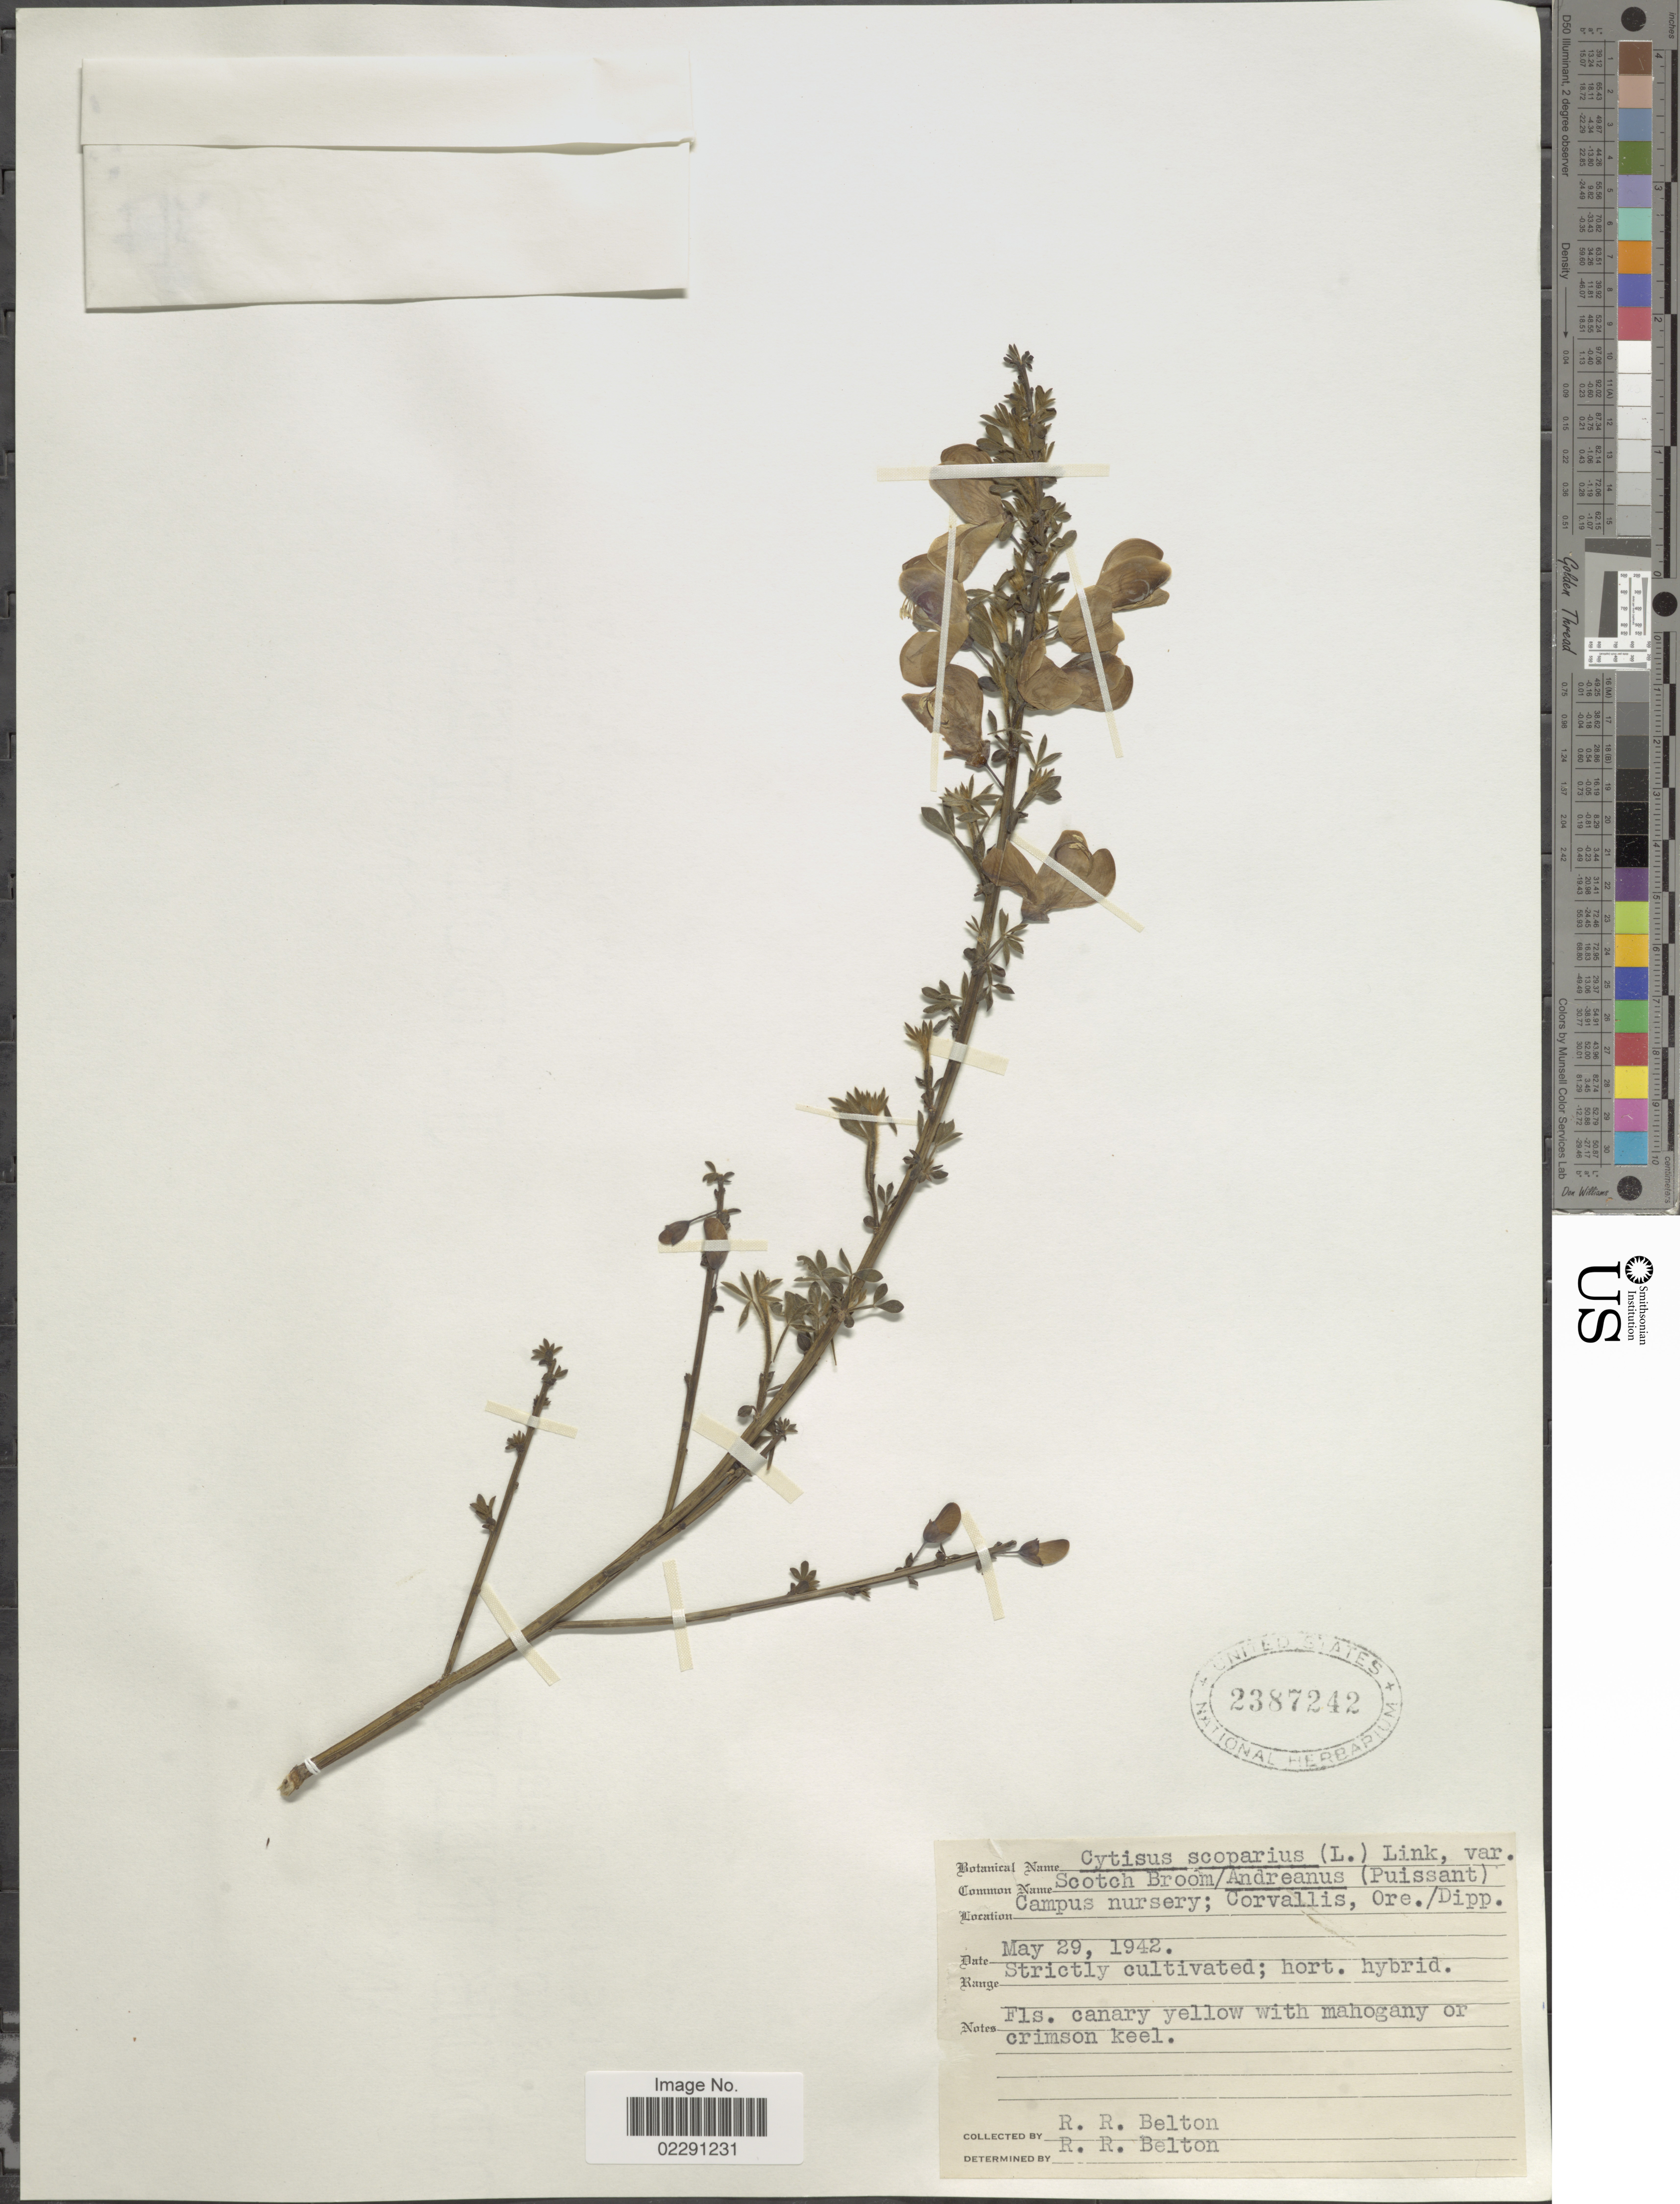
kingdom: Plantae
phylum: Tracheophyta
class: Magnoliopsida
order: Fabales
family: Fabaceae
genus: Cytisus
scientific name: Cytisus scoparius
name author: (L.) Link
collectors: R. Belton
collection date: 1942-05-29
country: United States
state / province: Oregon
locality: Campus nursery; Corvallis, Ore./Dipp., strictly cultivated; hort. hybrid.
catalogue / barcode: US 2387242